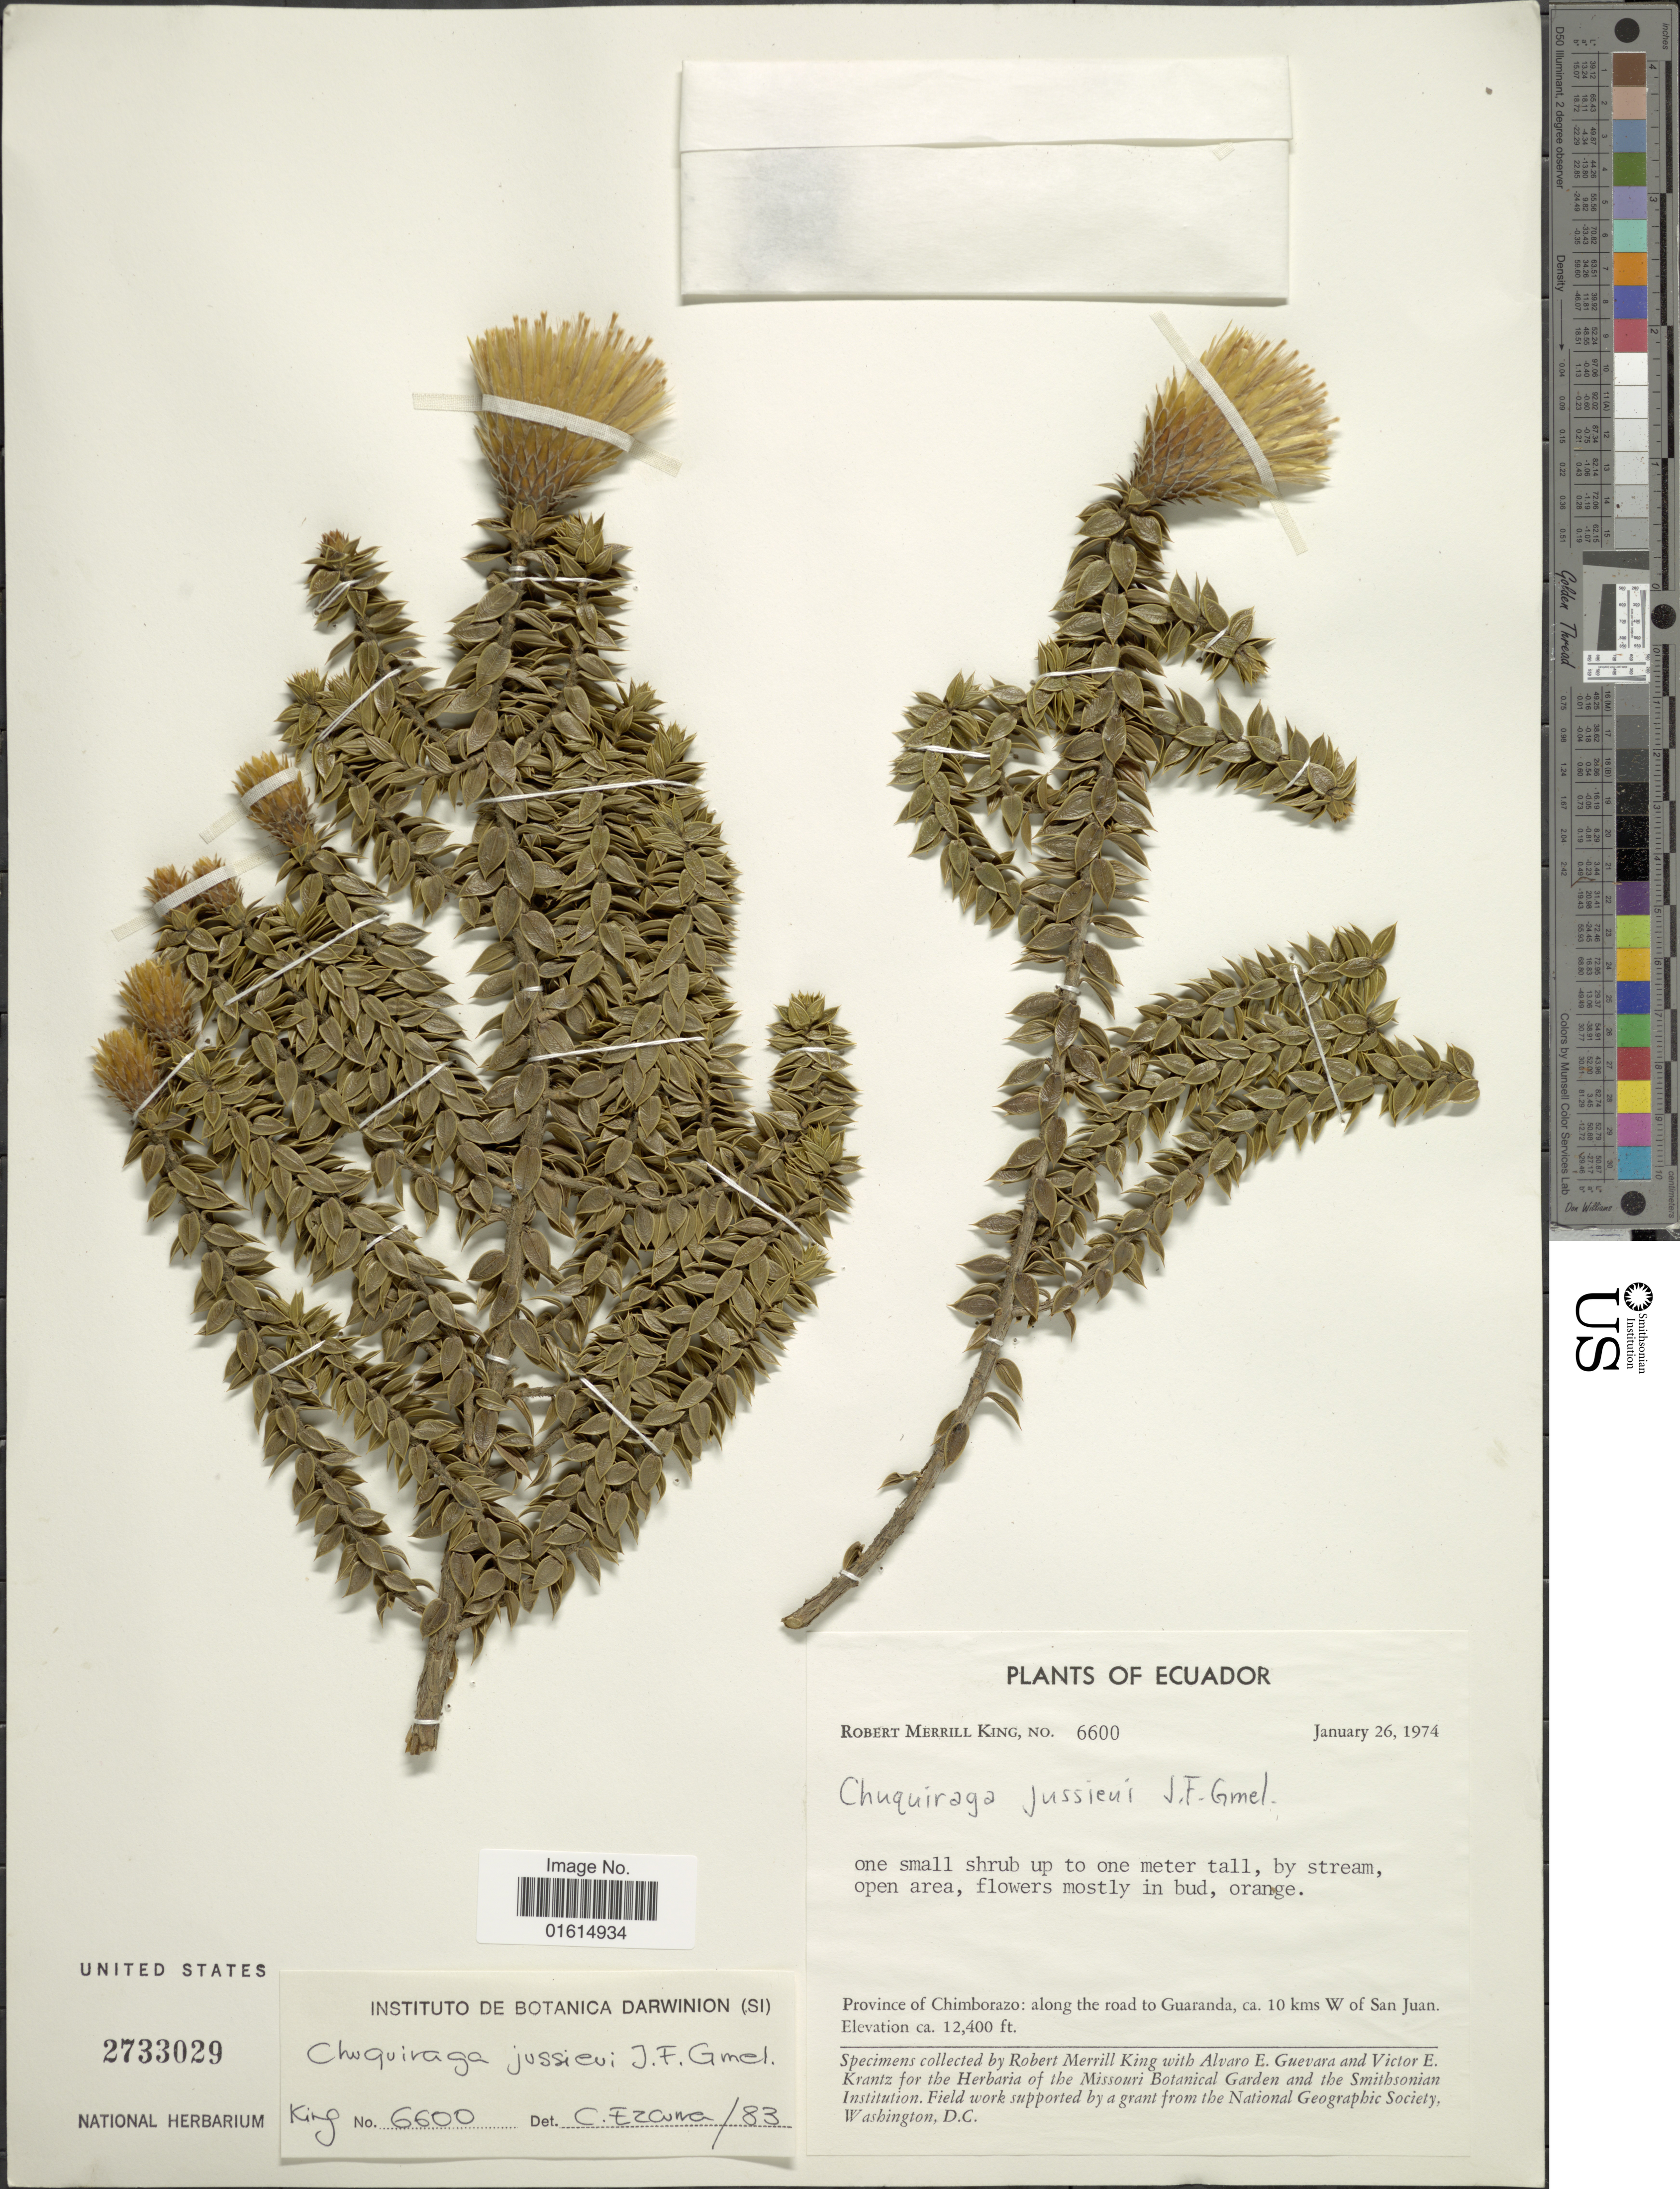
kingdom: Plantae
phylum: Tracheophyta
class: Magnoliopsida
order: Asterales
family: Asteraceae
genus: Chuquiraga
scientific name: Chuquiraga jussieui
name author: J.F. Gmel.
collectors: R. M. King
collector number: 6600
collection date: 1974-01-26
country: Ecuador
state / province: Chimborazo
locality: Province of Chimborazo, along the road to Guaranda, ca. 10 kms W of San Juan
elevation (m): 3780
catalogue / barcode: US 2733029